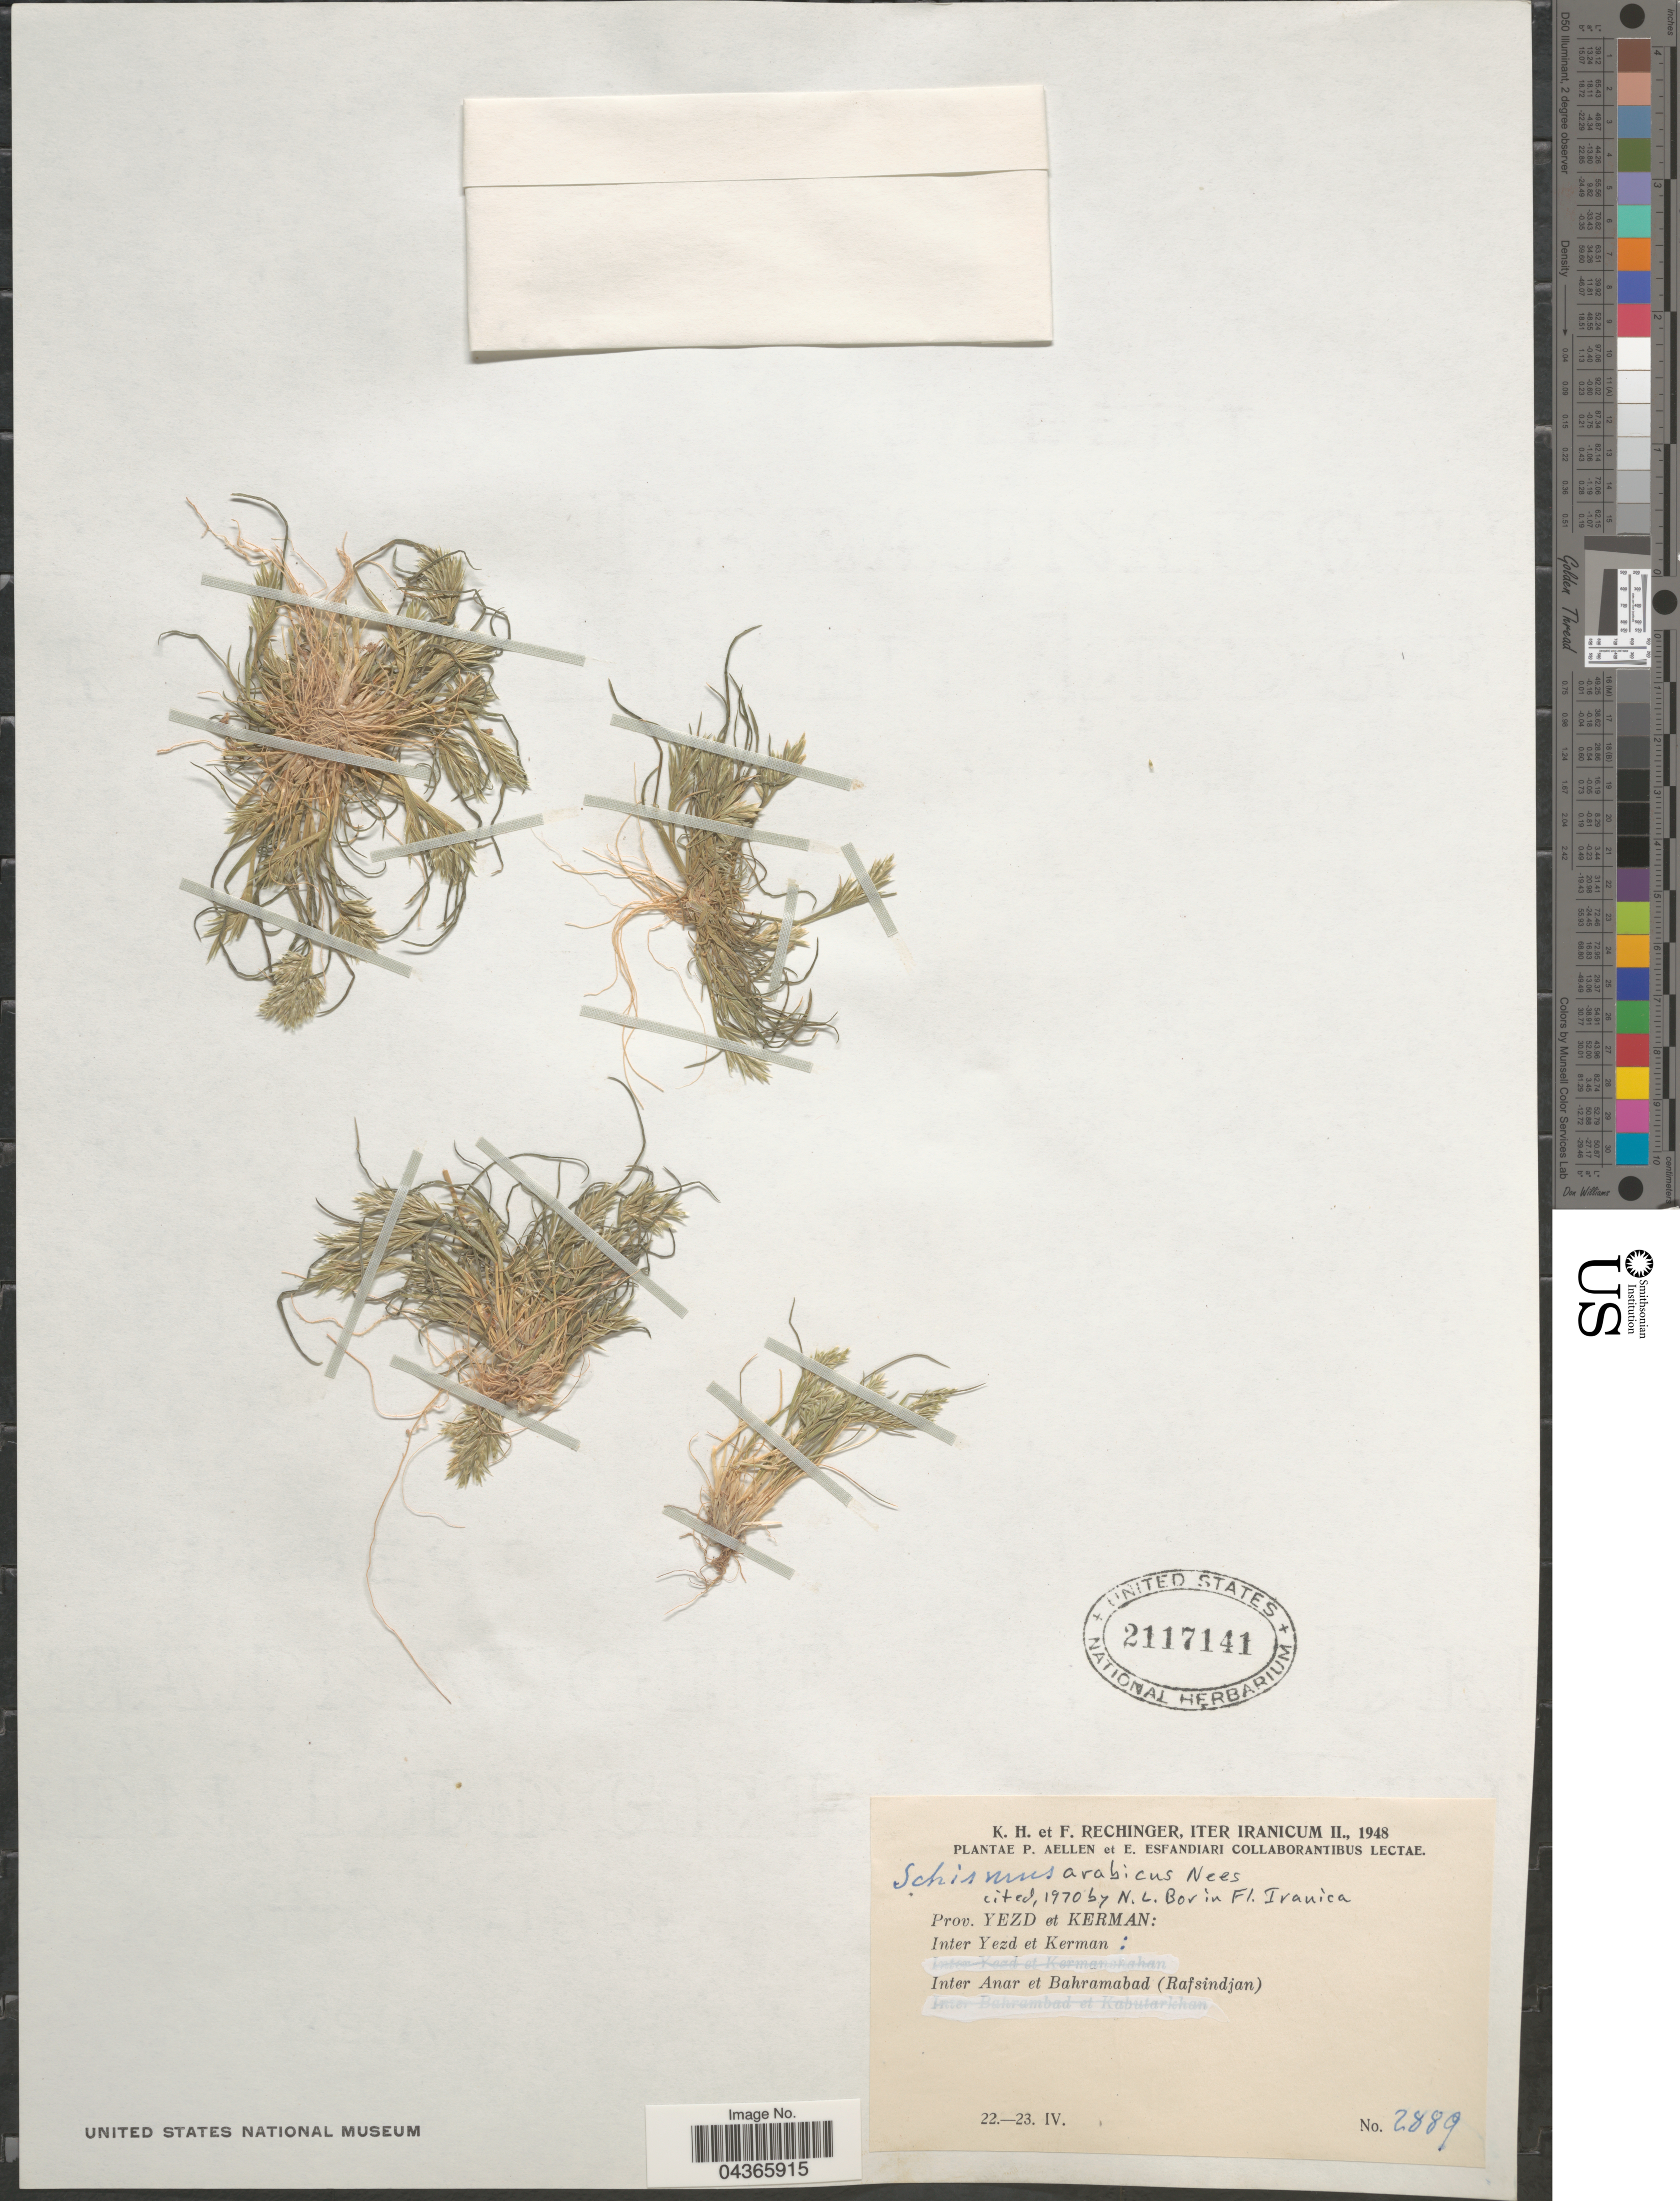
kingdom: Plantae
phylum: Tracheophyta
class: Liliopsida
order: Poales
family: Poaceae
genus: Schismus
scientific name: Schismus arabicus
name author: Nees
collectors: K. H. Rechinger & F. Rechinger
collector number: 2889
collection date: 1948-04-22/1948-04-23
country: Iran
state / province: Kerman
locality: Iter Iranicum II., 1948. Prov. Yezd et Kerman: Inter Yezd et Kerman: Inter Anar et Bahranabad (Rafsindjan).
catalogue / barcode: US 2117141